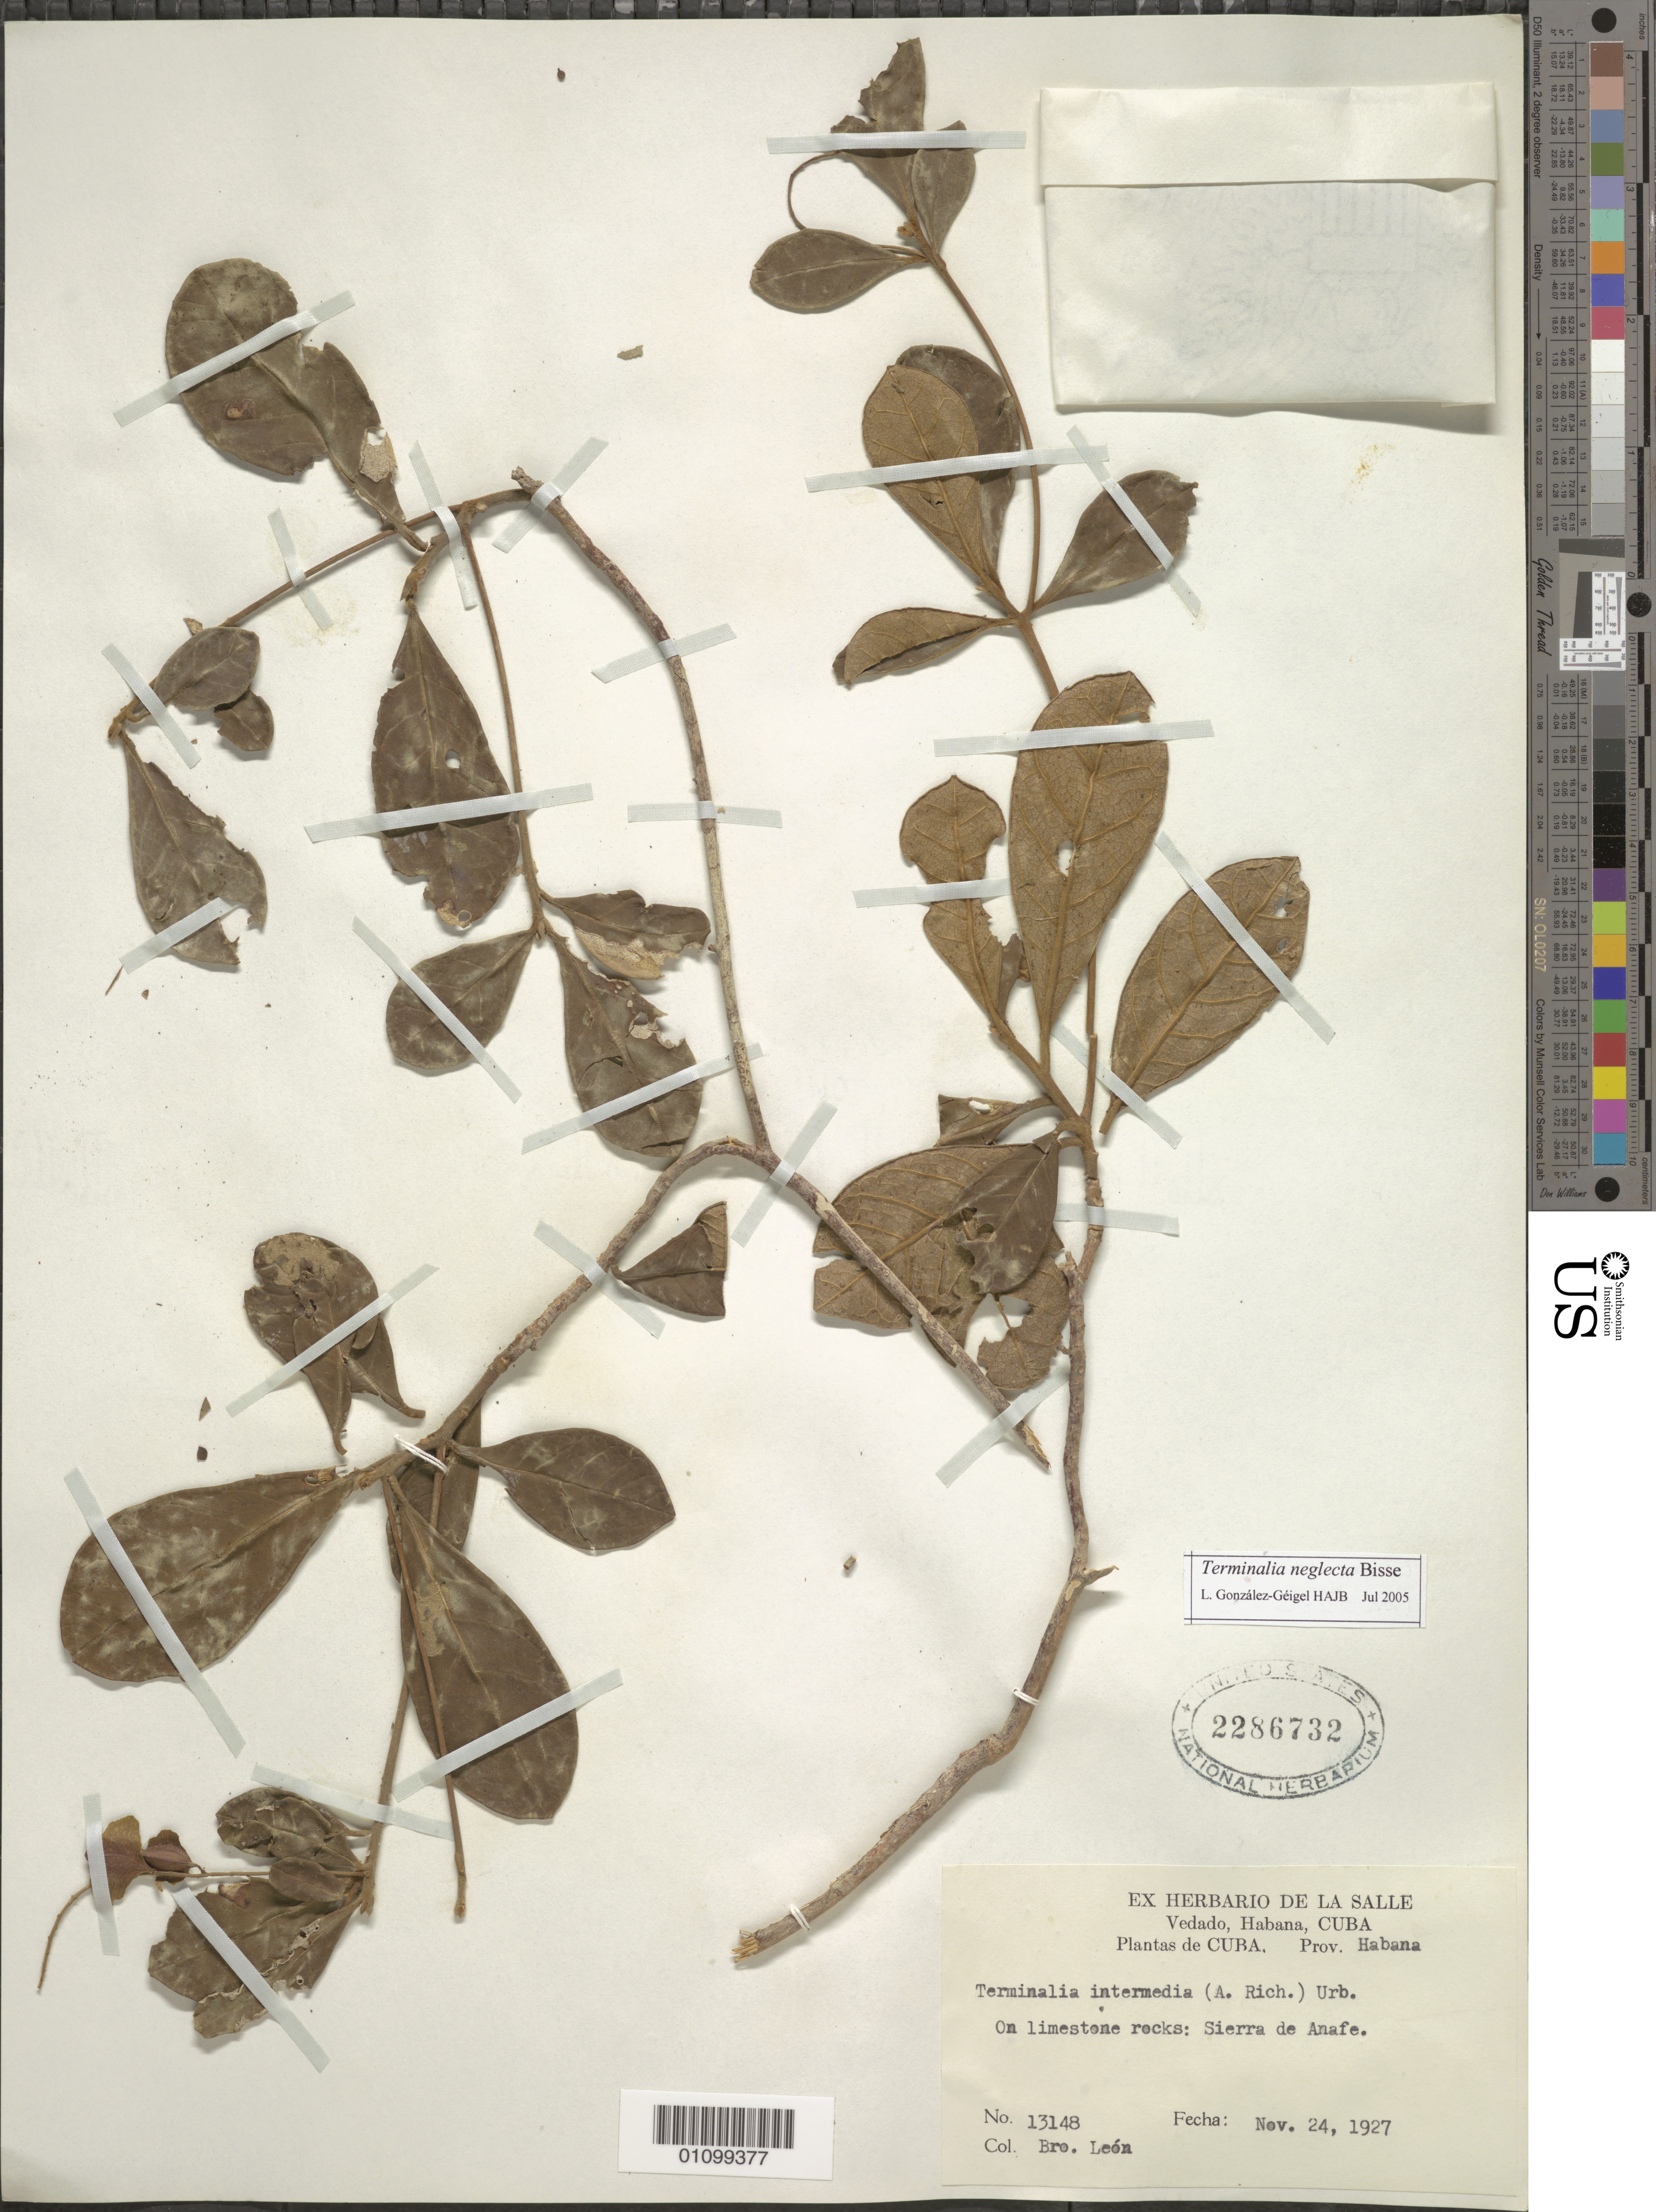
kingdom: Plantae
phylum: Tracheophyta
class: Magnoliopsida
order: Myrtales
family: Combretaceae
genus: Terminalia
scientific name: Terminalia neglecta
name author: Bisse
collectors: Bro. León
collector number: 13148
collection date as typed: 24 Nov 1927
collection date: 1927-11-24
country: Cuba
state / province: La Habana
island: Cuba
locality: On limestone rocks: Sierra de Anafe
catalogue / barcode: US 2286732